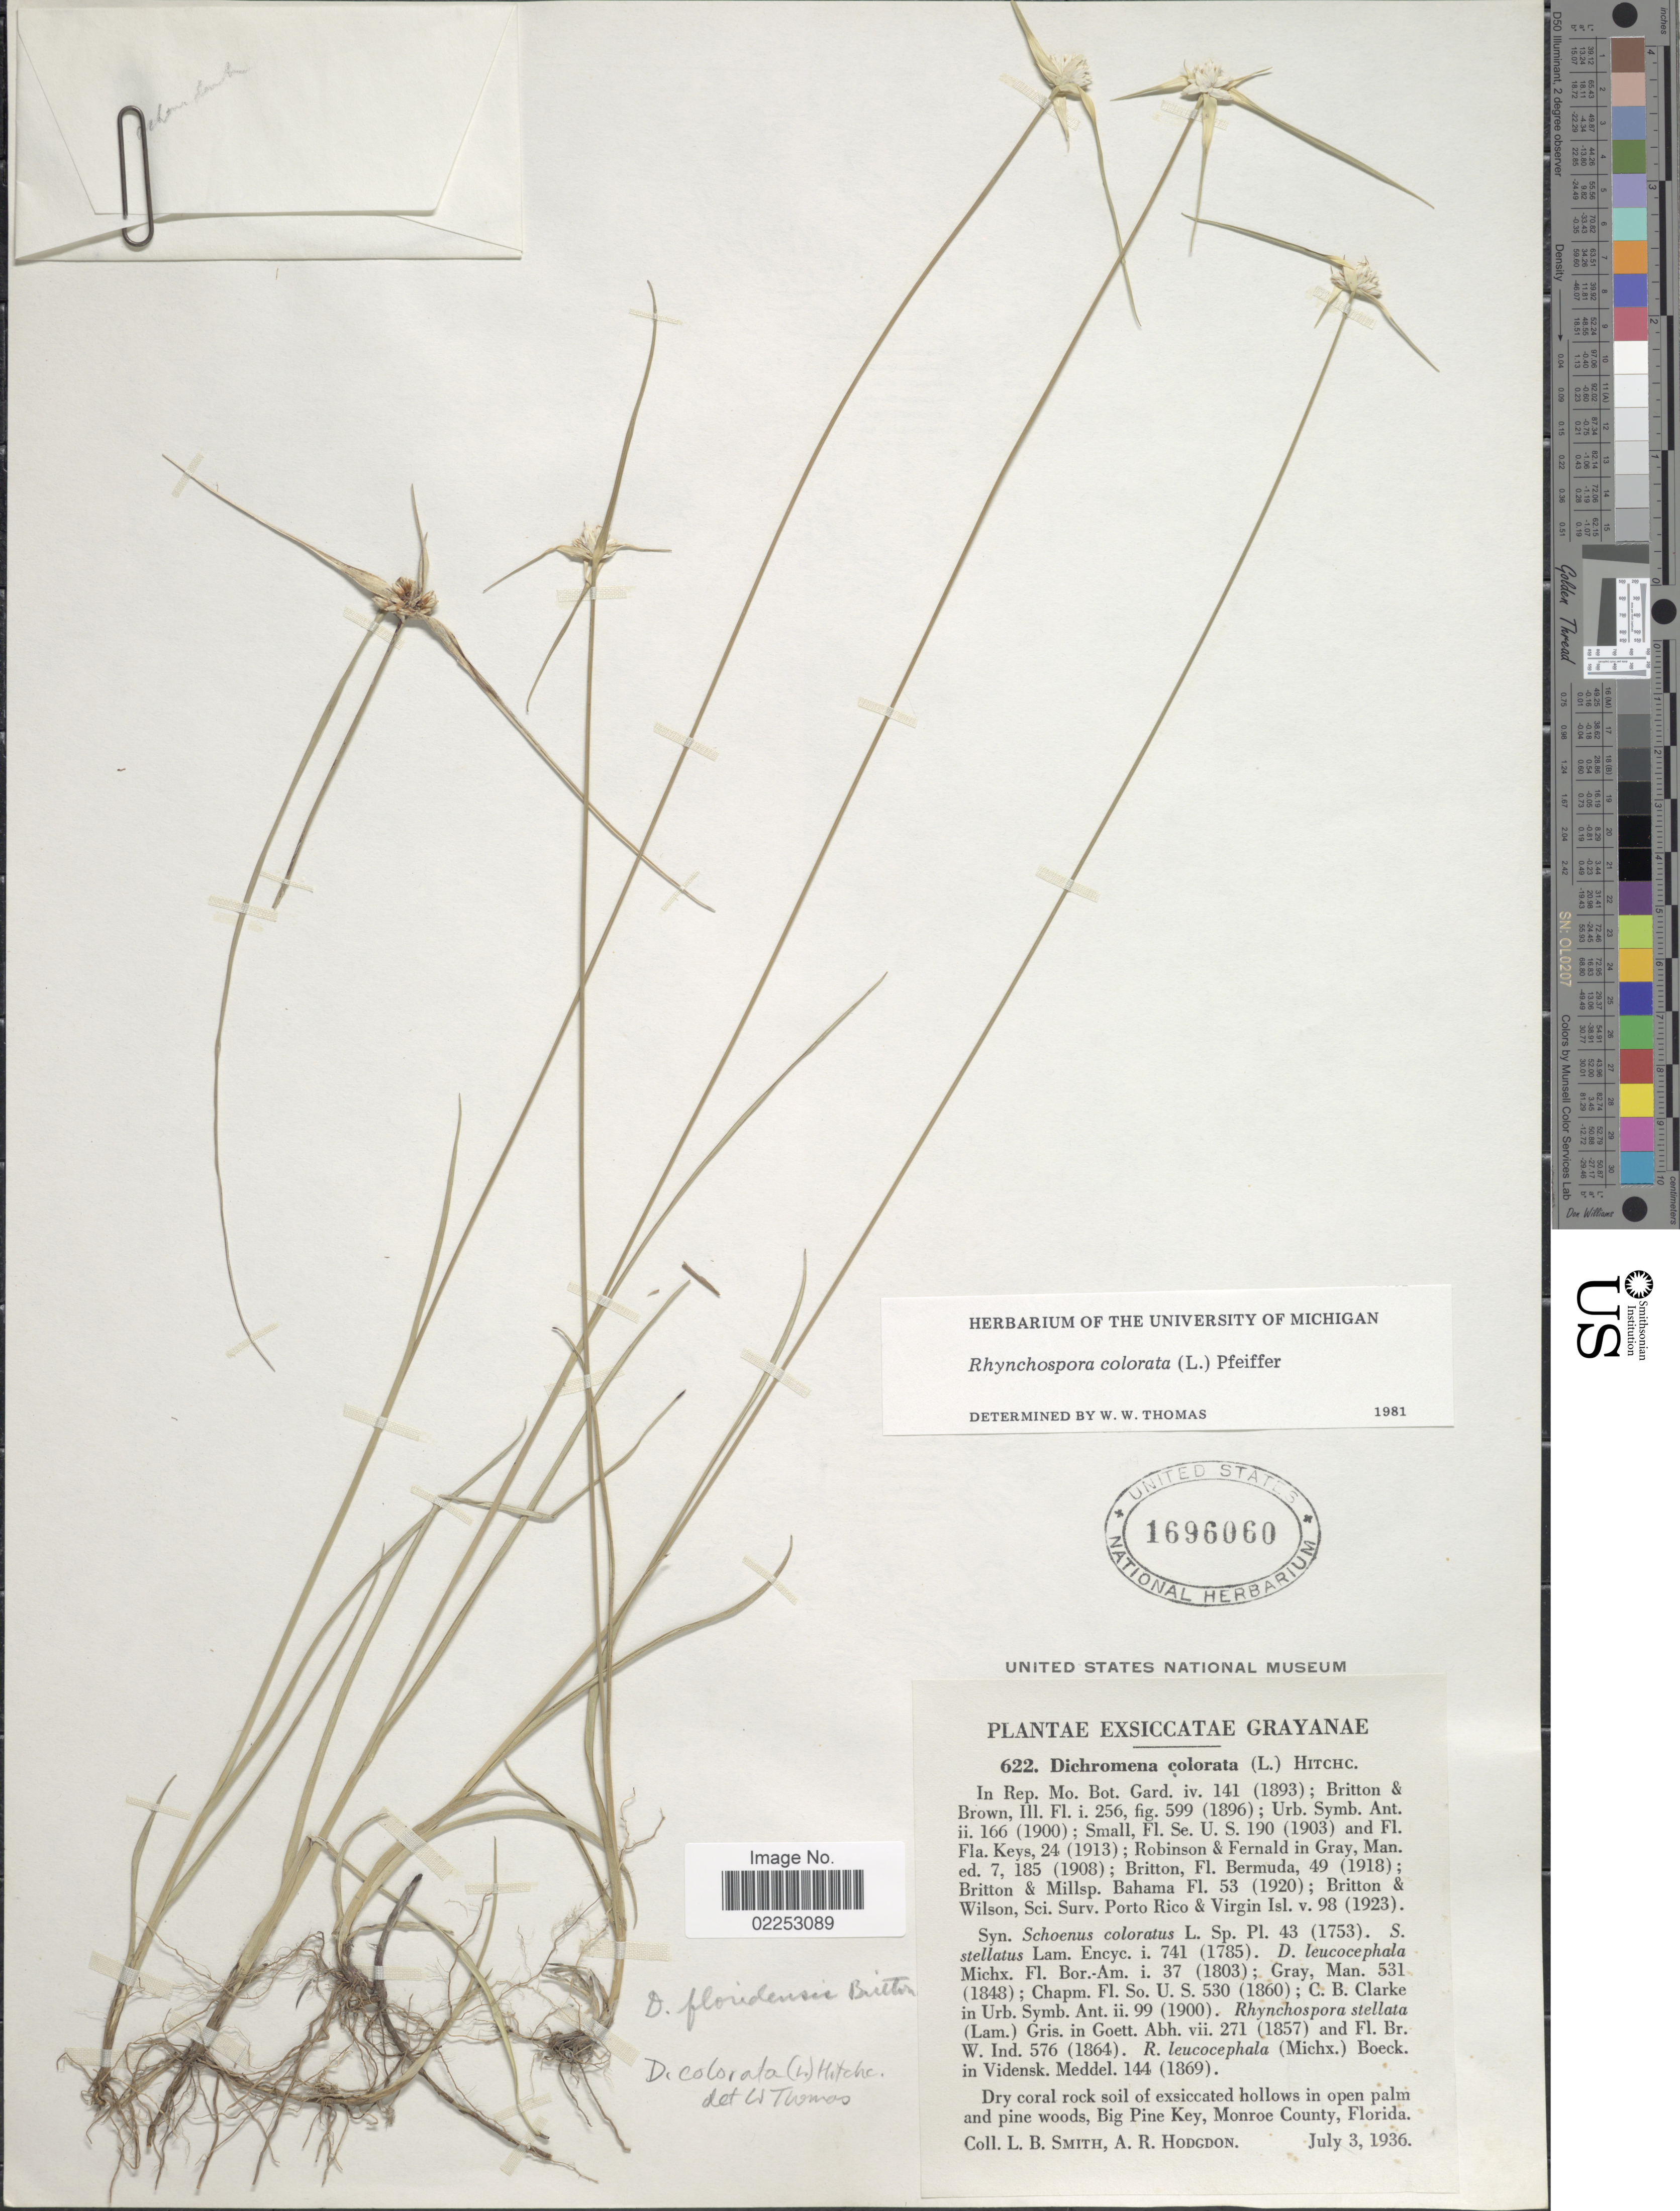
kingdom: Plantae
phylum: Tracheophyta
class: Liliopsida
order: Poales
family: Cyperaceae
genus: Rhynchospora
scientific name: Rhynchospora colorata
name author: (L.) H. Pfeiff.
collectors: L. Smith & A. R. Hodgdon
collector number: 622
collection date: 1936-07-03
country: United States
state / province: Florida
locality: Grayanae. Big Pine Key, Monroe County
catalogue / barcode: US 1696060